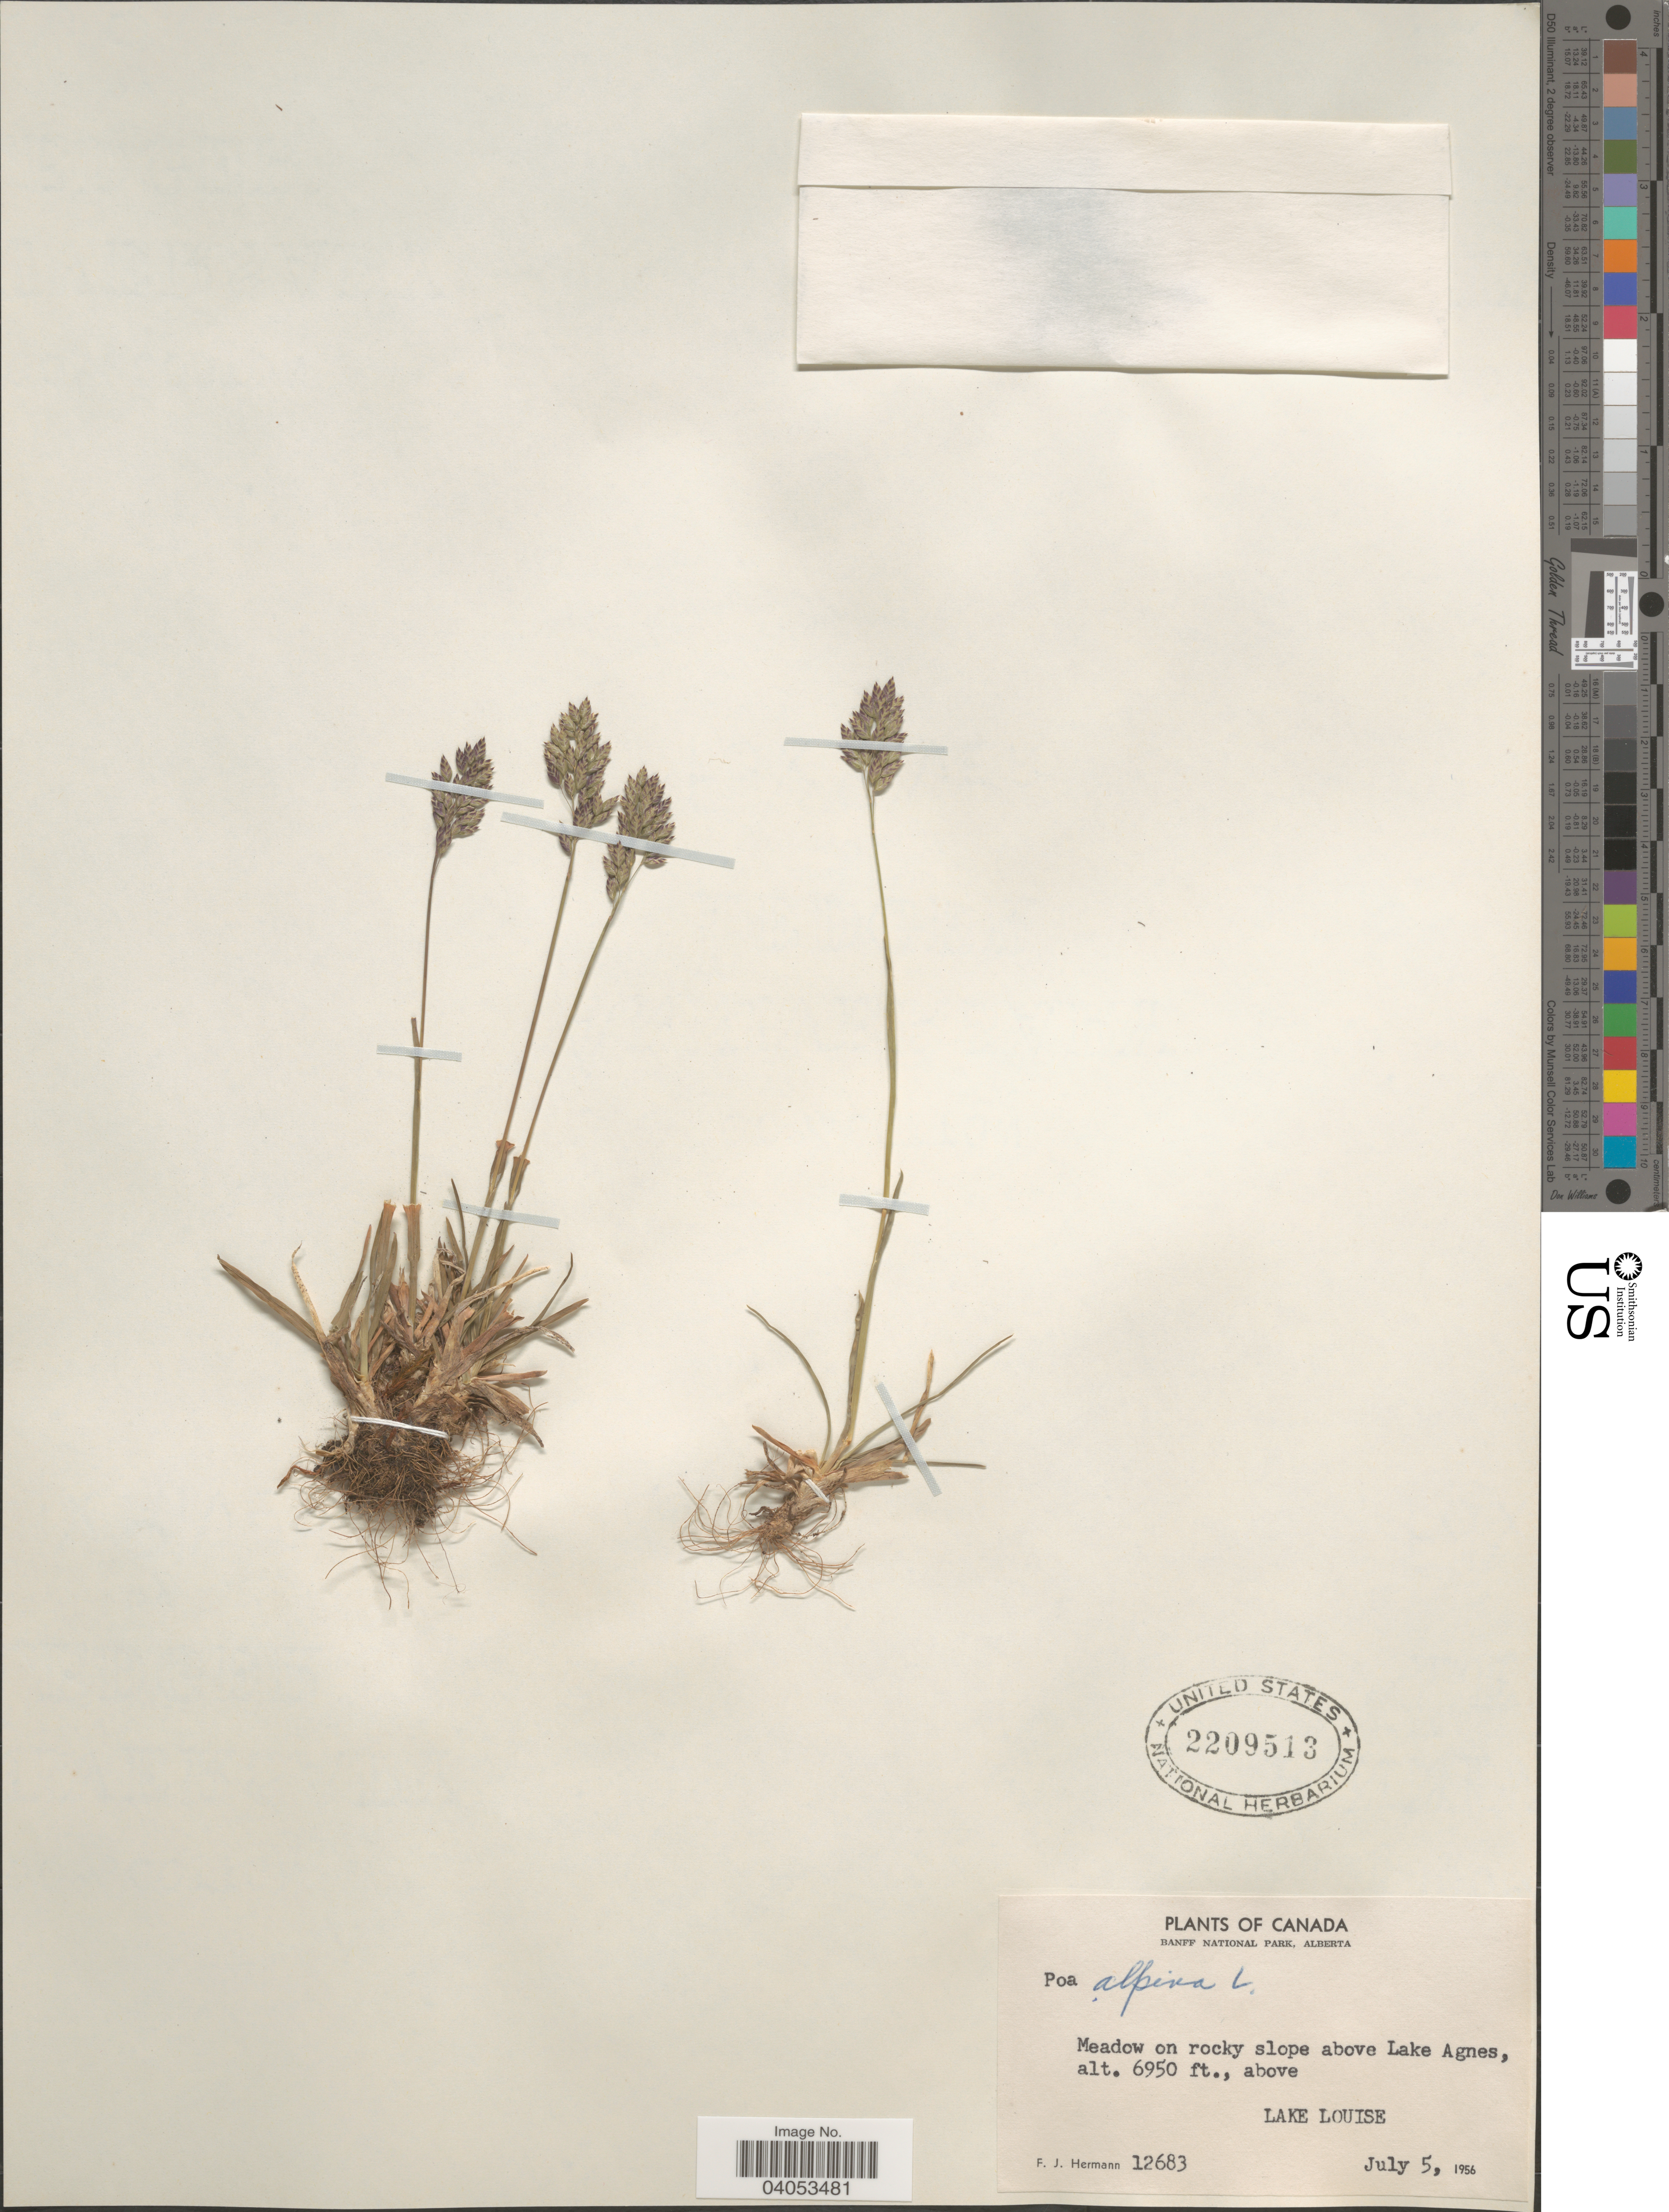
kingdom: Plantae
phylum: Tracheophyta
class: Liliopsida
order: Poales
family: Poaceae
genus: Poa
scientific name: Poa alpina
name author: L.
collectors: F. J. Hermann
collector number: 12683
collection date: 1956-07-05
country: Canada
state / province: Alberta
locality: Banff National Park. Above Lake Agnes, above Lake Louise.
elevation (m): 2118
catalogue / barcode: US 2209513